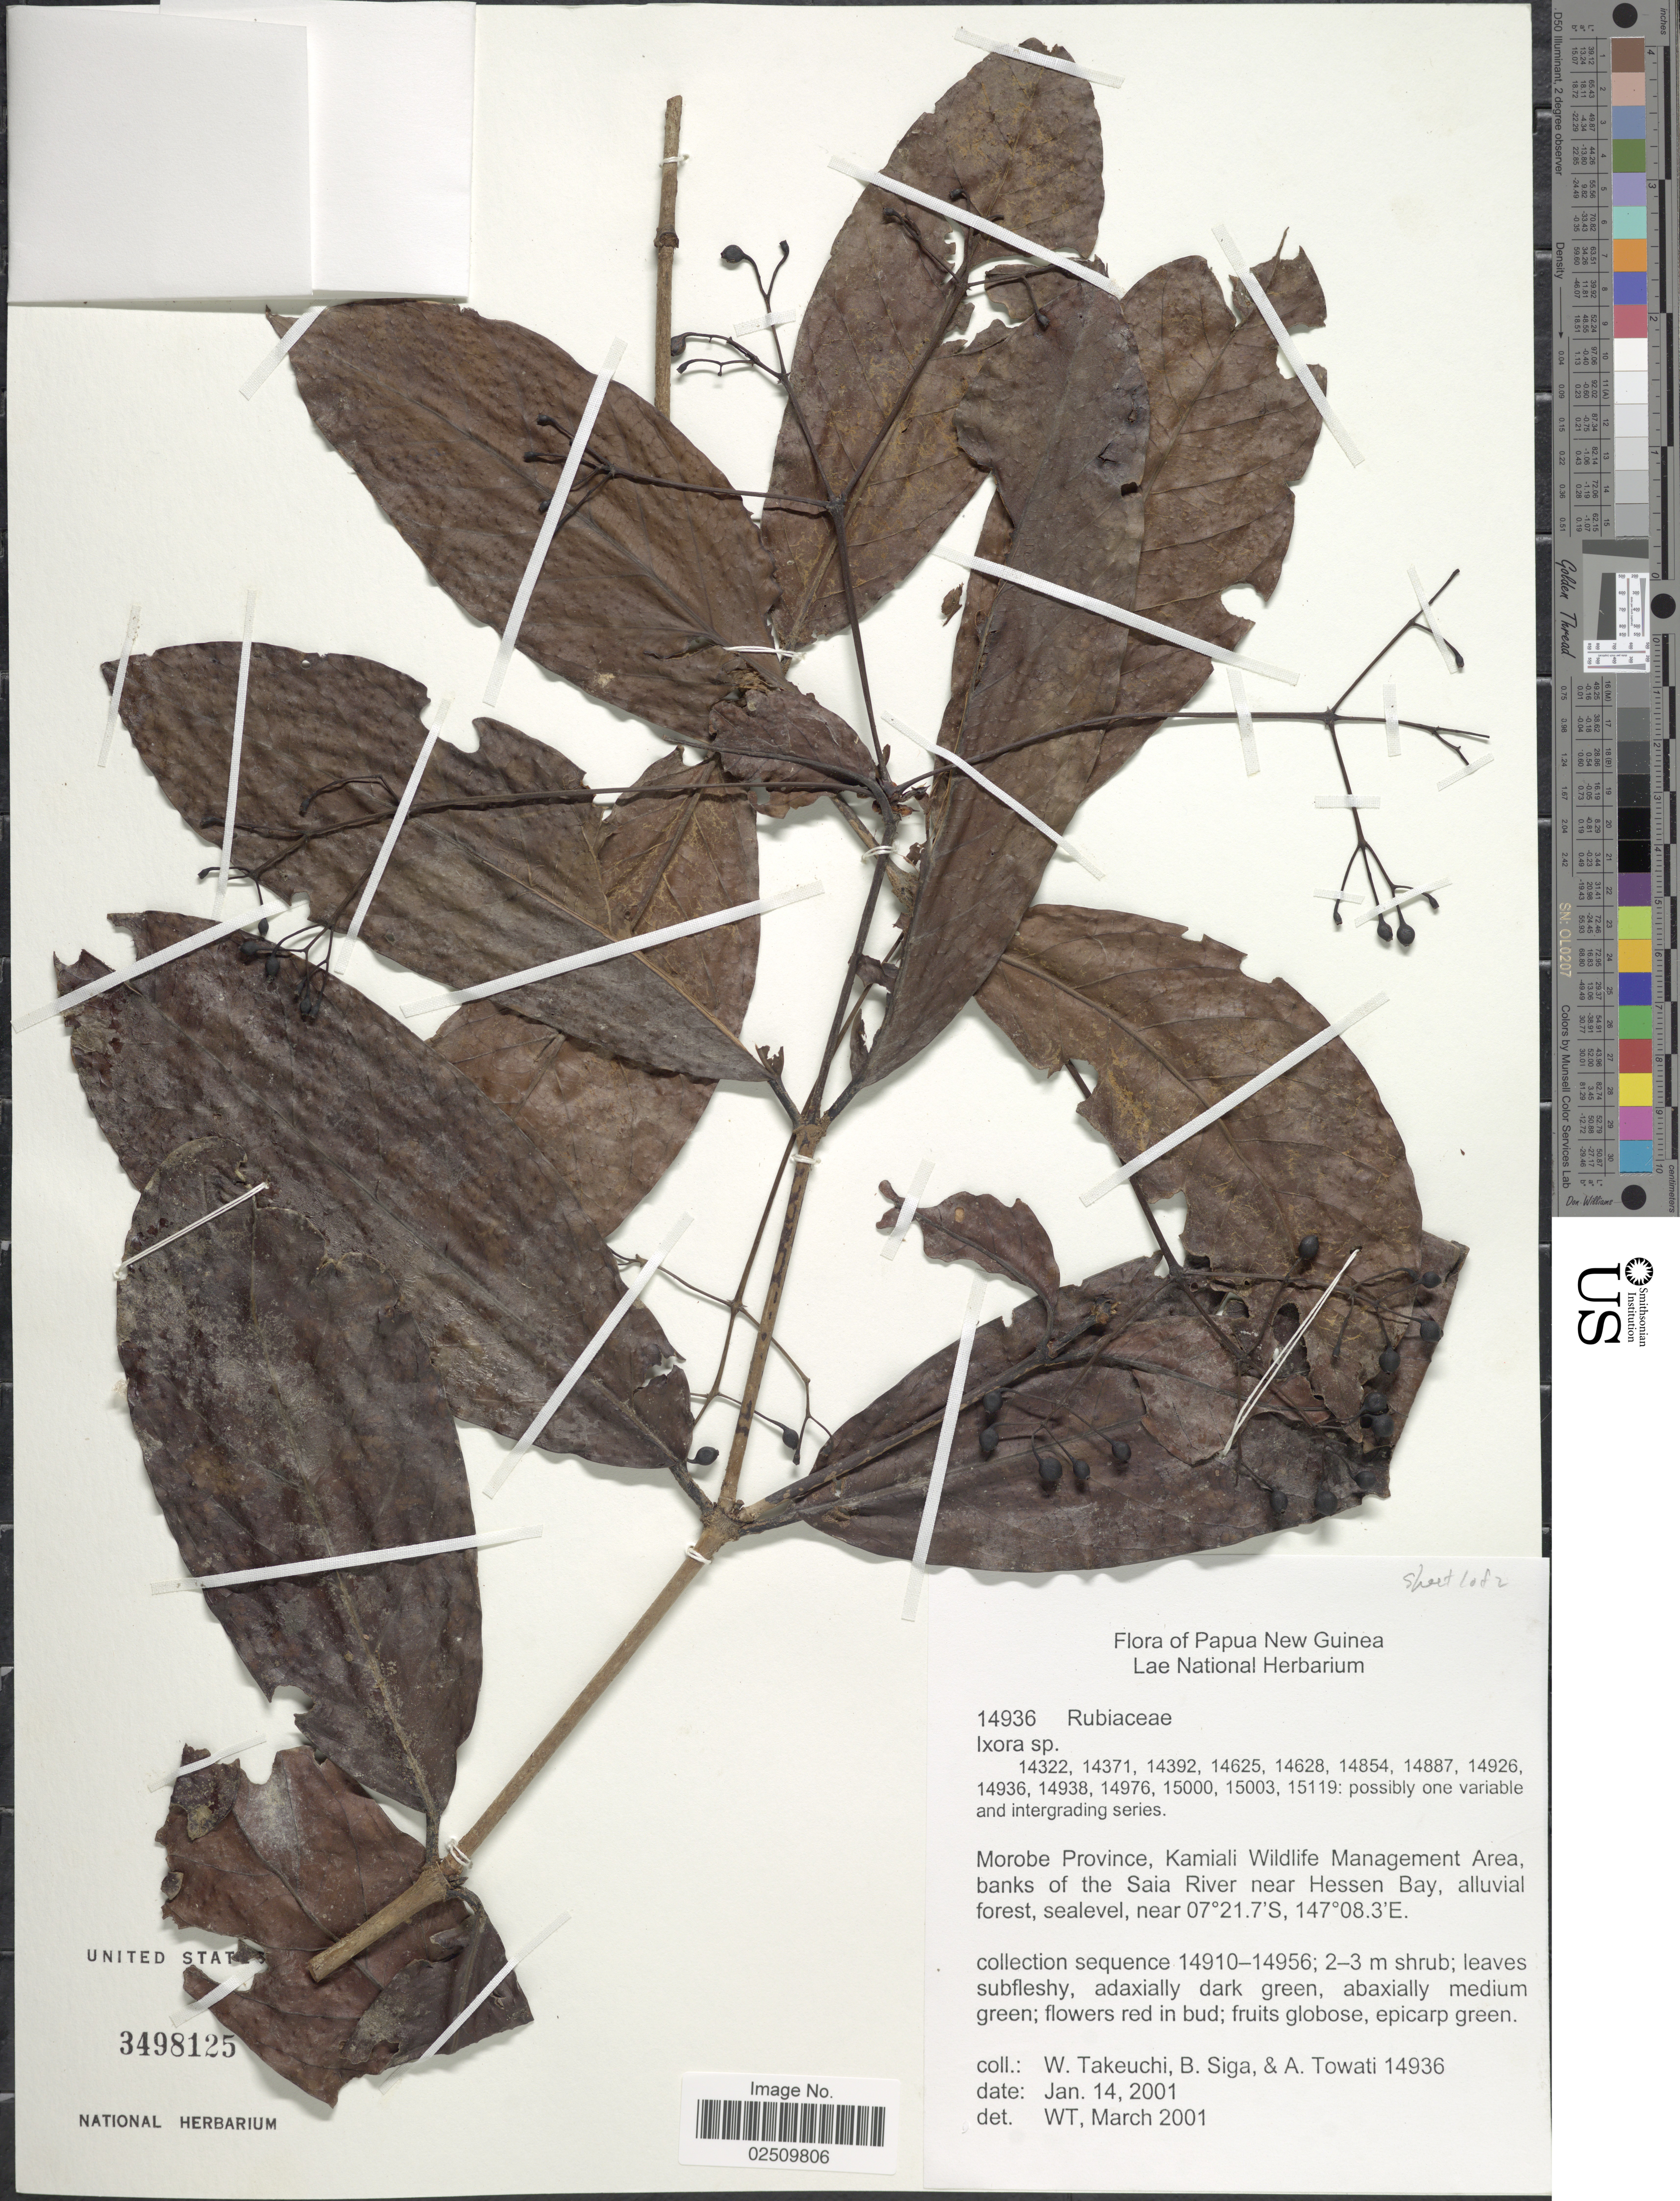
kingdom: Plantae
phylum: Tracheophyta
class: Magnoliopsida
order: Gentianales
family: Rubiaceae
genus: Ixora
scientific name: Ixora sp.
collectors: W. Takeuchi, B. Siga & A. Towati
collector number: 14936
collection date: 2001-01-14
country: Papua New Guinea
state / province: Morobe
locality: Kamiali Wildlife Management Area, banks of the Saia River near Hessen Bay, alluvial forest.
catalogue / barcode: US 3498125